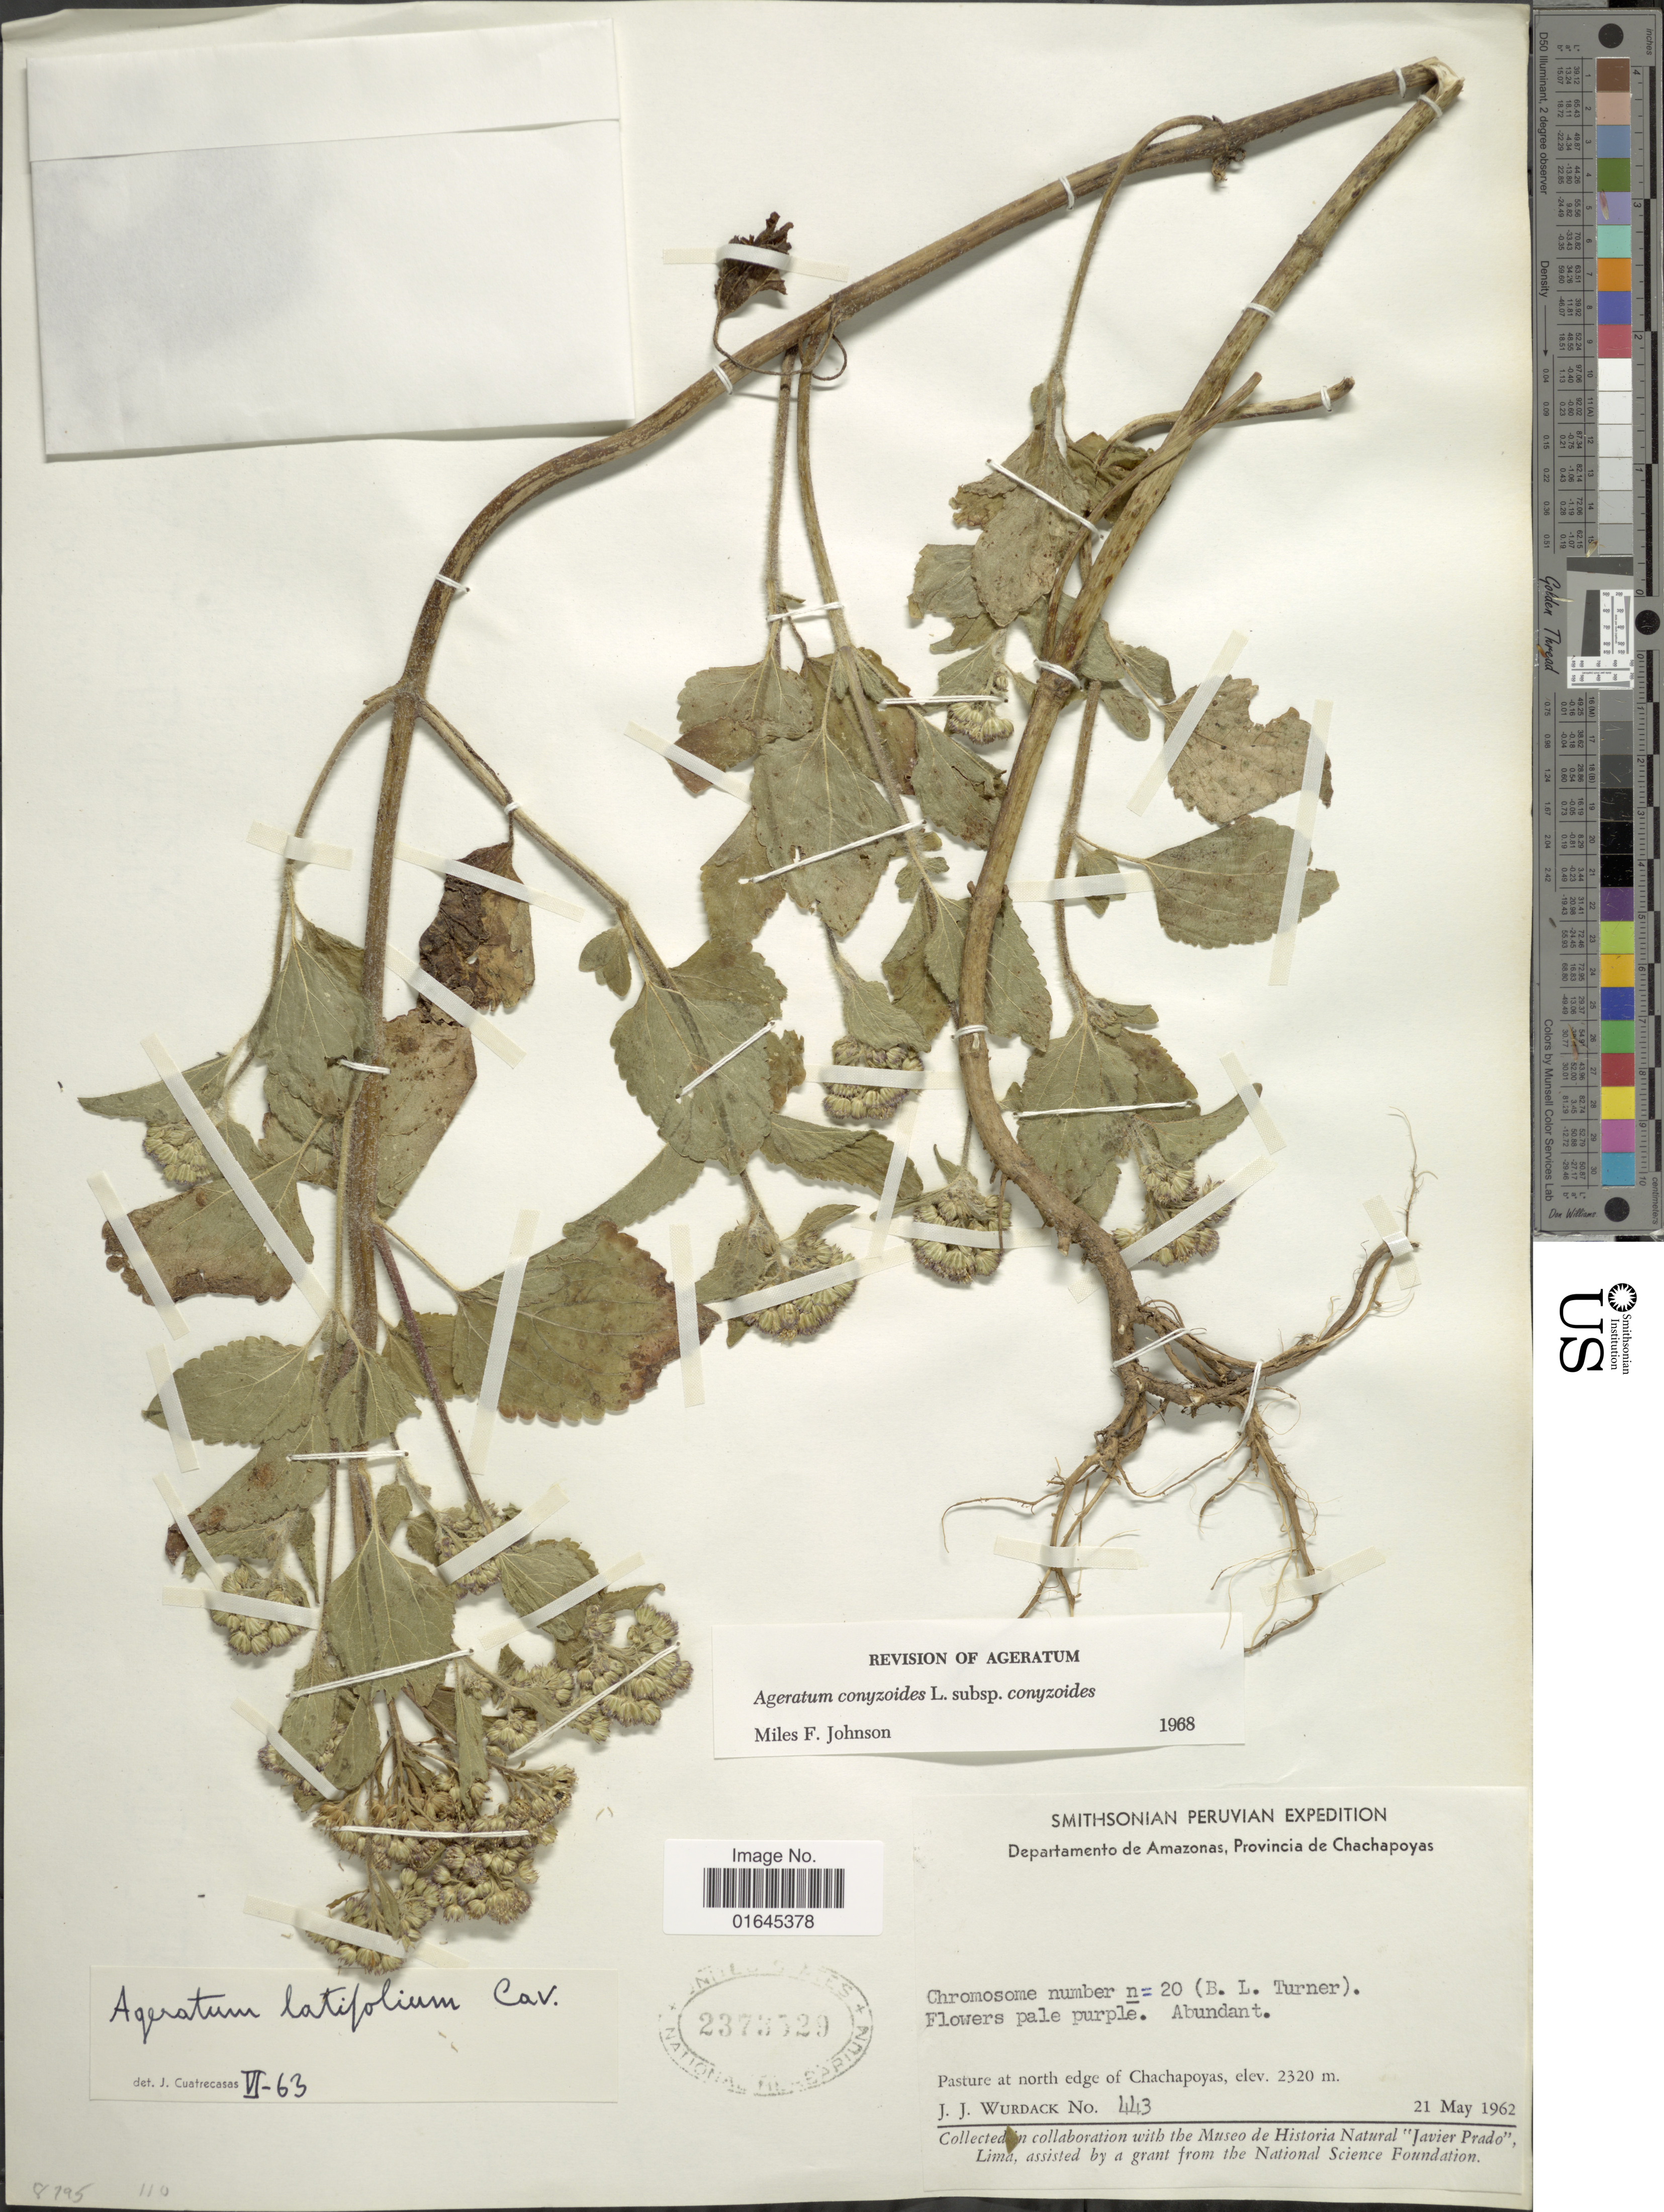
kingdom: Plantae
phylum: Tracheophyta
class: Magnoliopsida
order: Asterales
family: Asteraceae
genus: Ageratum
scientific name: Ageratum conyzoides subsp. conyzoides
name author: L.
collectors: J. J. Wurdack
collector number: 443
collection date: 1962-05-21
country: Peru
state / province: Amazonas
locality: Provincia de Chachapoyas, Pasture at north edge of Chachapoyas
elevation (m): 2320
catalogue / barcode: US 2373529